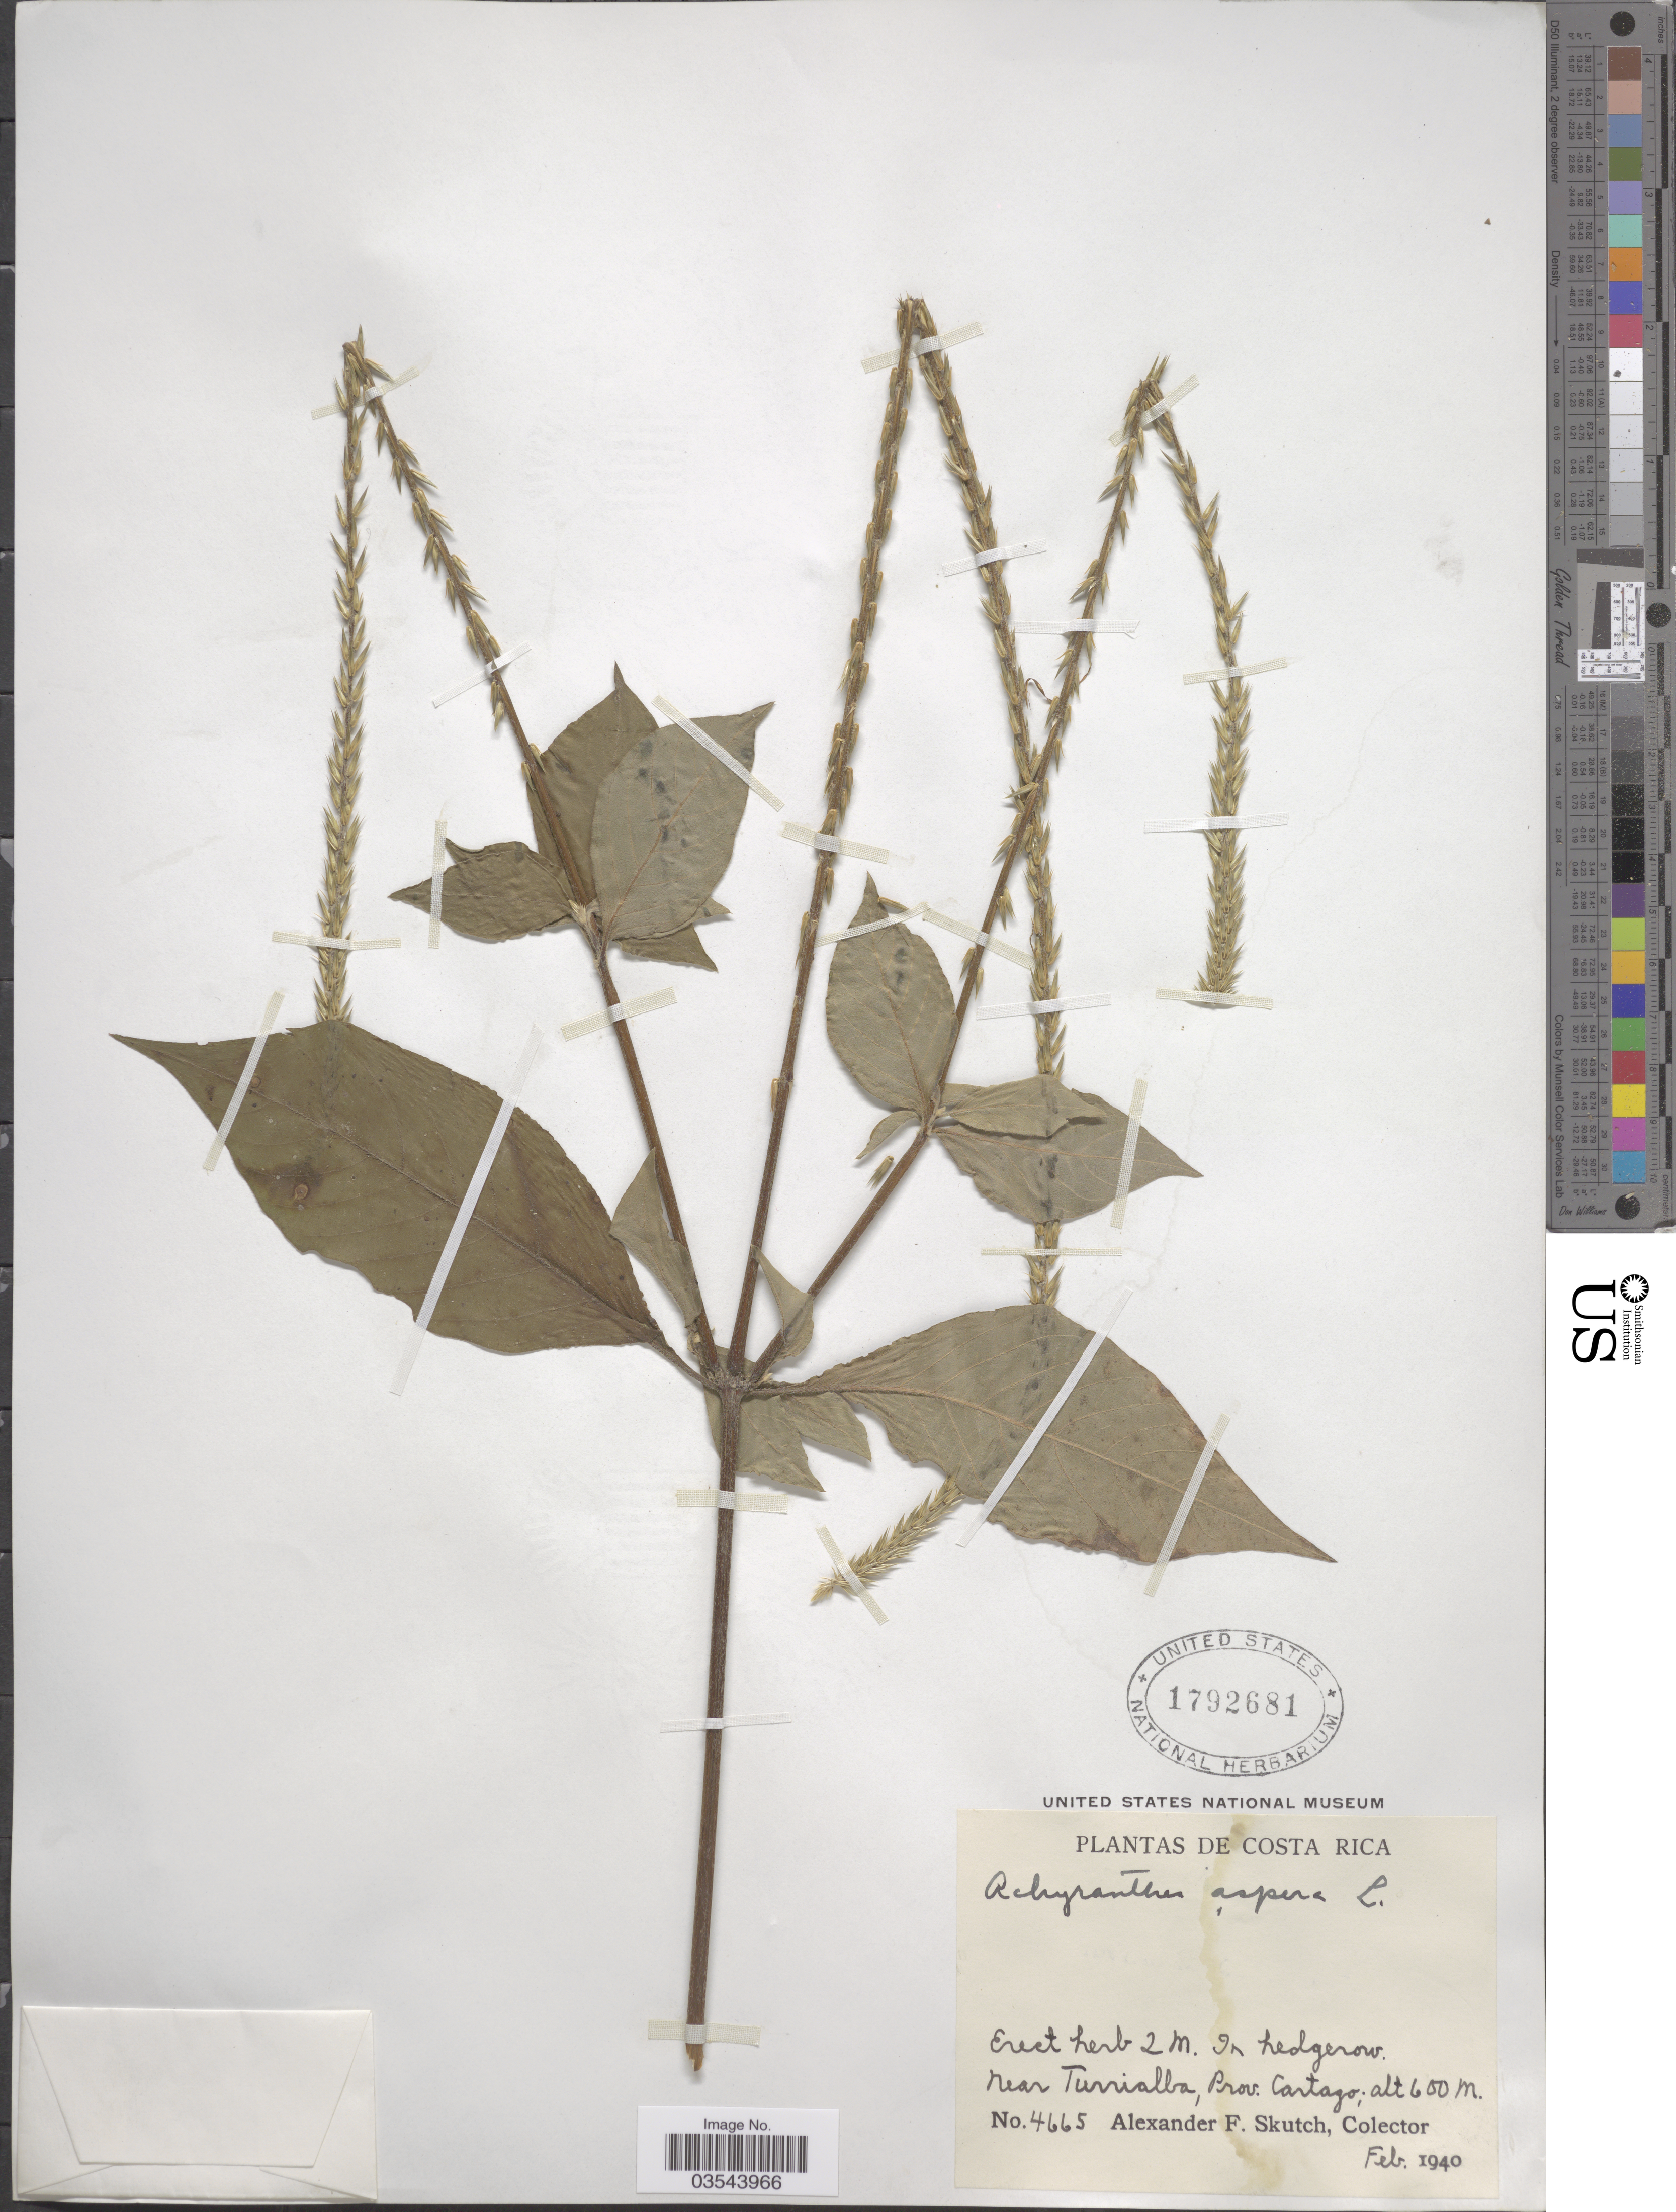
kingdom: Plantae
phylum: Tracheophyta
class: Magnoliopsida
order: Caryophyllales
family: Amaranthaceae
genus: Achyranthes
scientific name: Achyranthes aspera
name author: L.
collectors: A. F. Skutch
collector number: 4665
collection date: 1940-02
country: Costa Rica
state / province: Cartago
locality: In hedgerow. Near Turrialba.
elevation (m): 600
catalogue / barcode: US 1792681